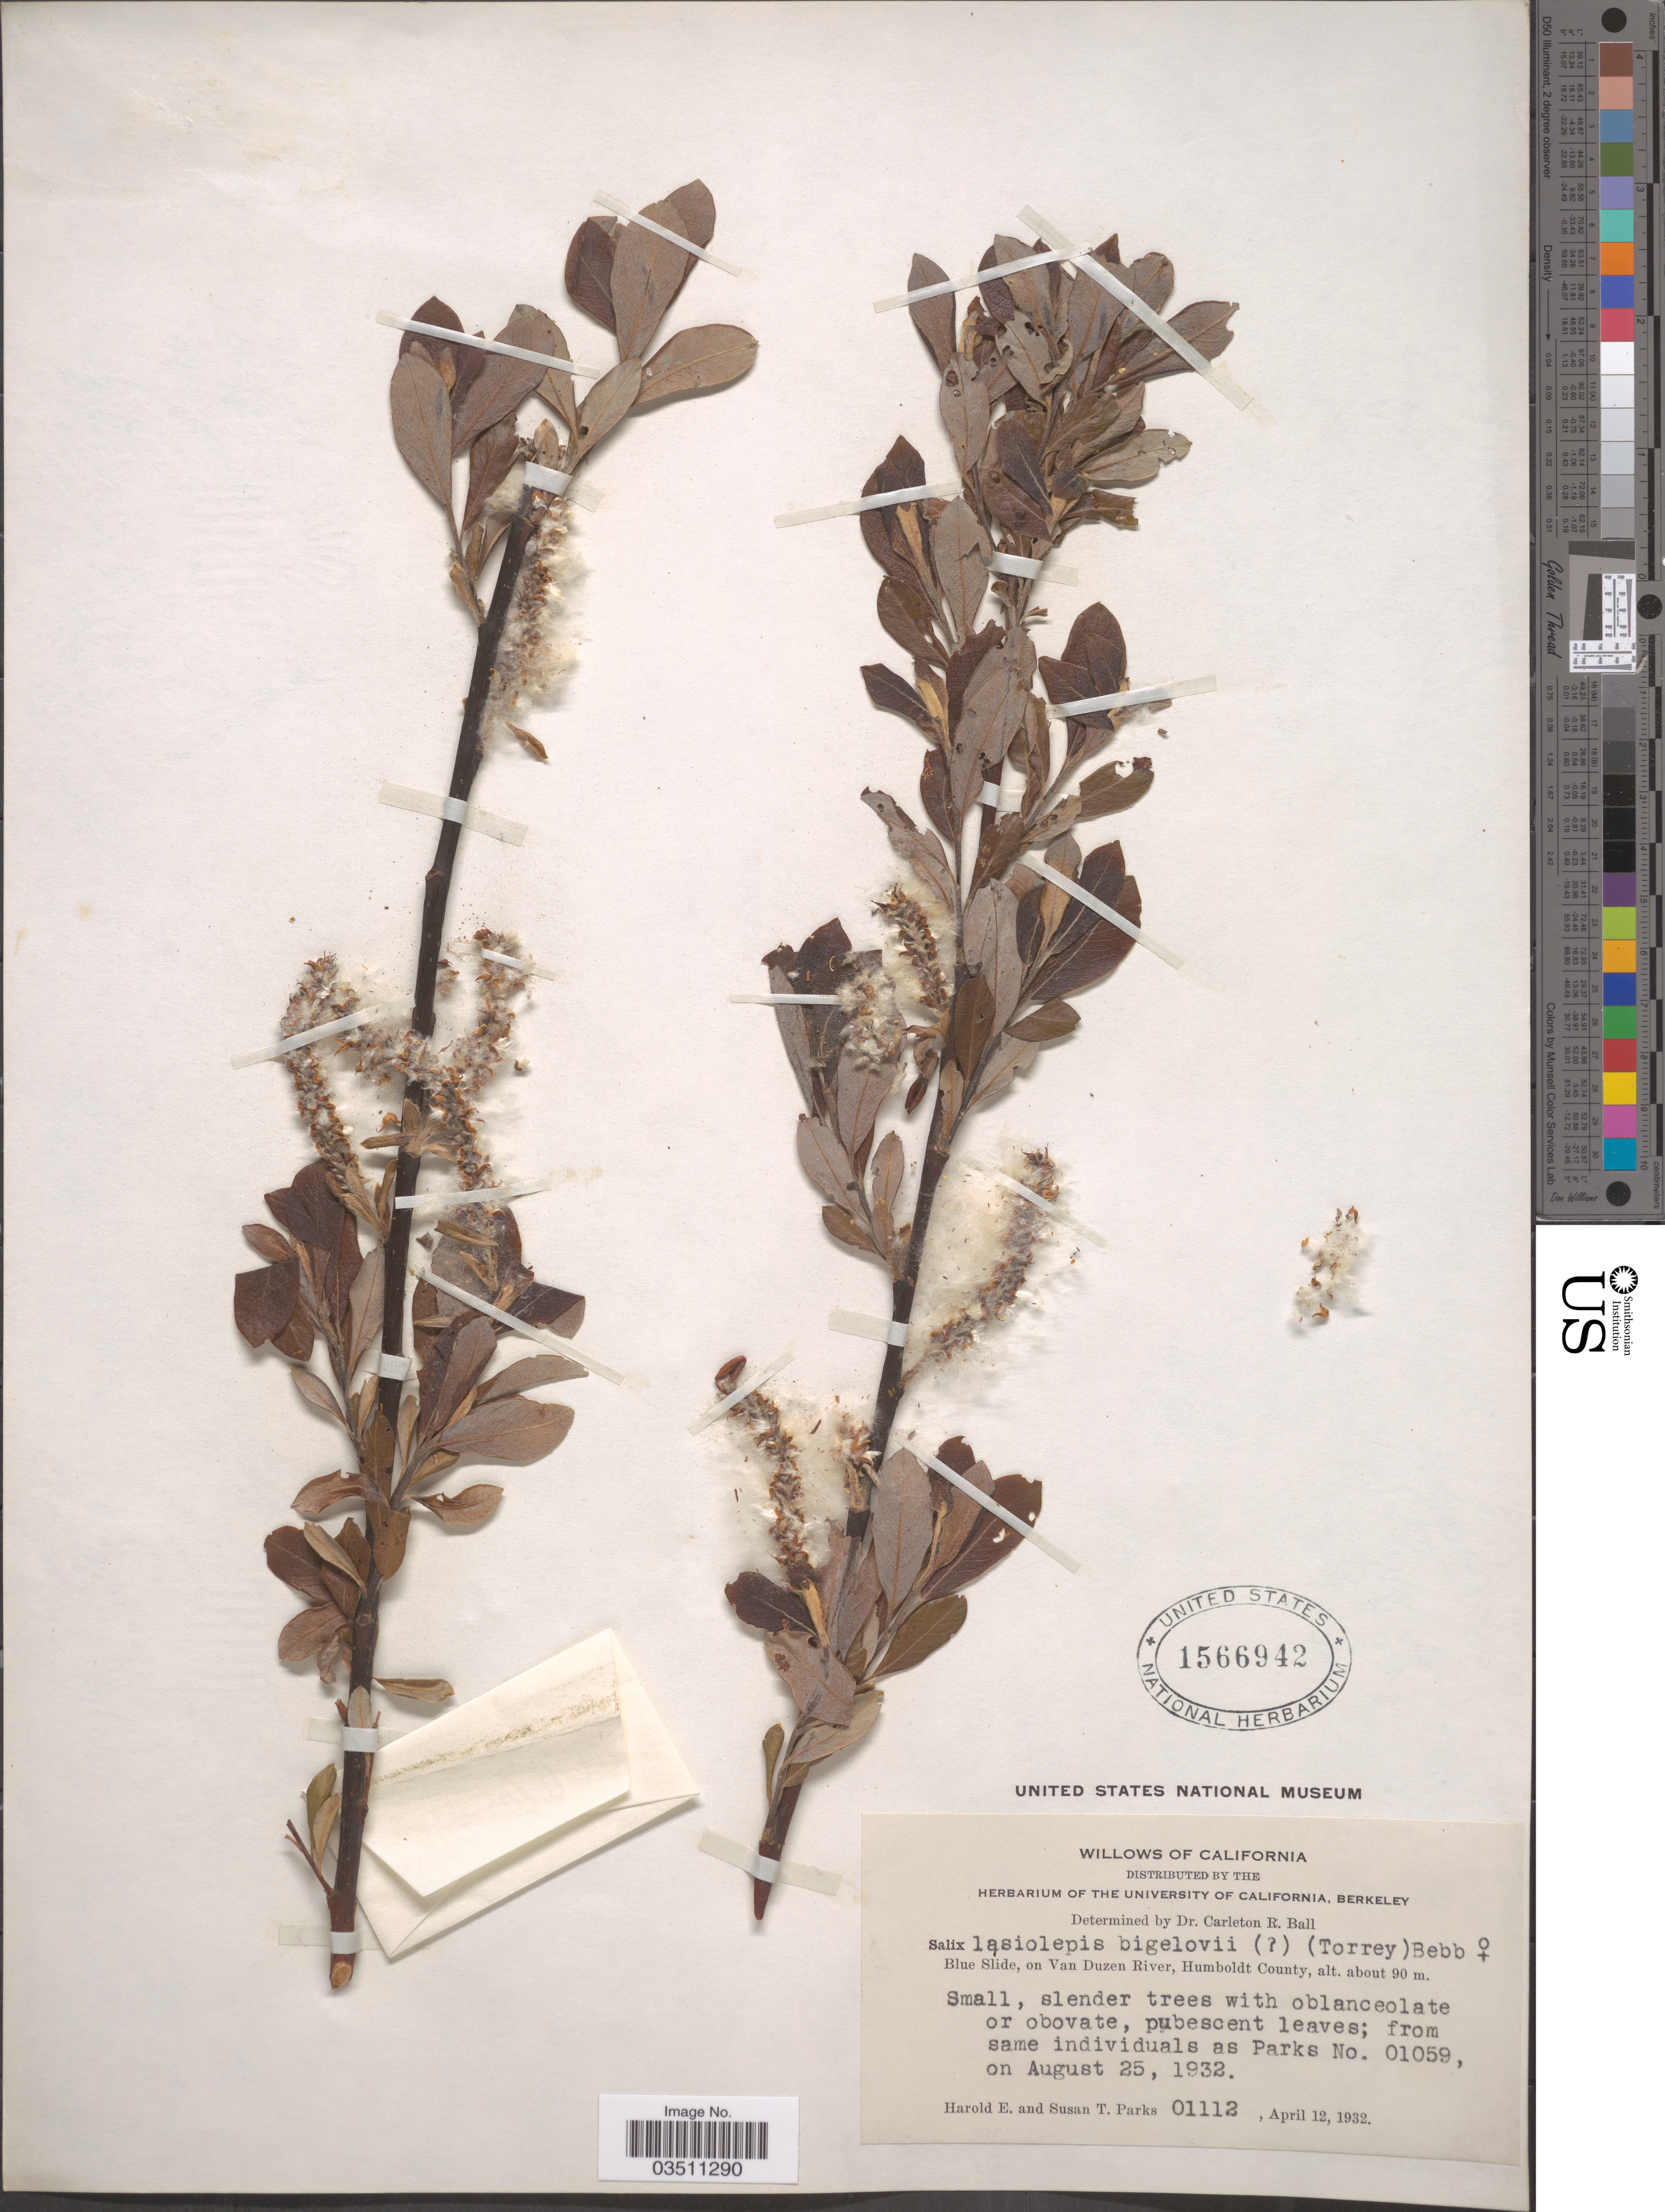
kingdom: Plantae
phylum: Tracheophyta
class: Magnoliopsida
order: Malpighiales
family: Salicaceae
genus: Salix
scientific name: Salix lasiolepis var. bigelovii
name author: Benth.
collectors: H. E. Parks & S. Parks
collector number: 01112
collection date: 1932-04-12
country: United States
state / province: California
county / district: Humboldt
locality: Blue Slide, on Van Duzen River, Humboldt County.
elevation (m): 90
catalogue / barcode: US 1566942